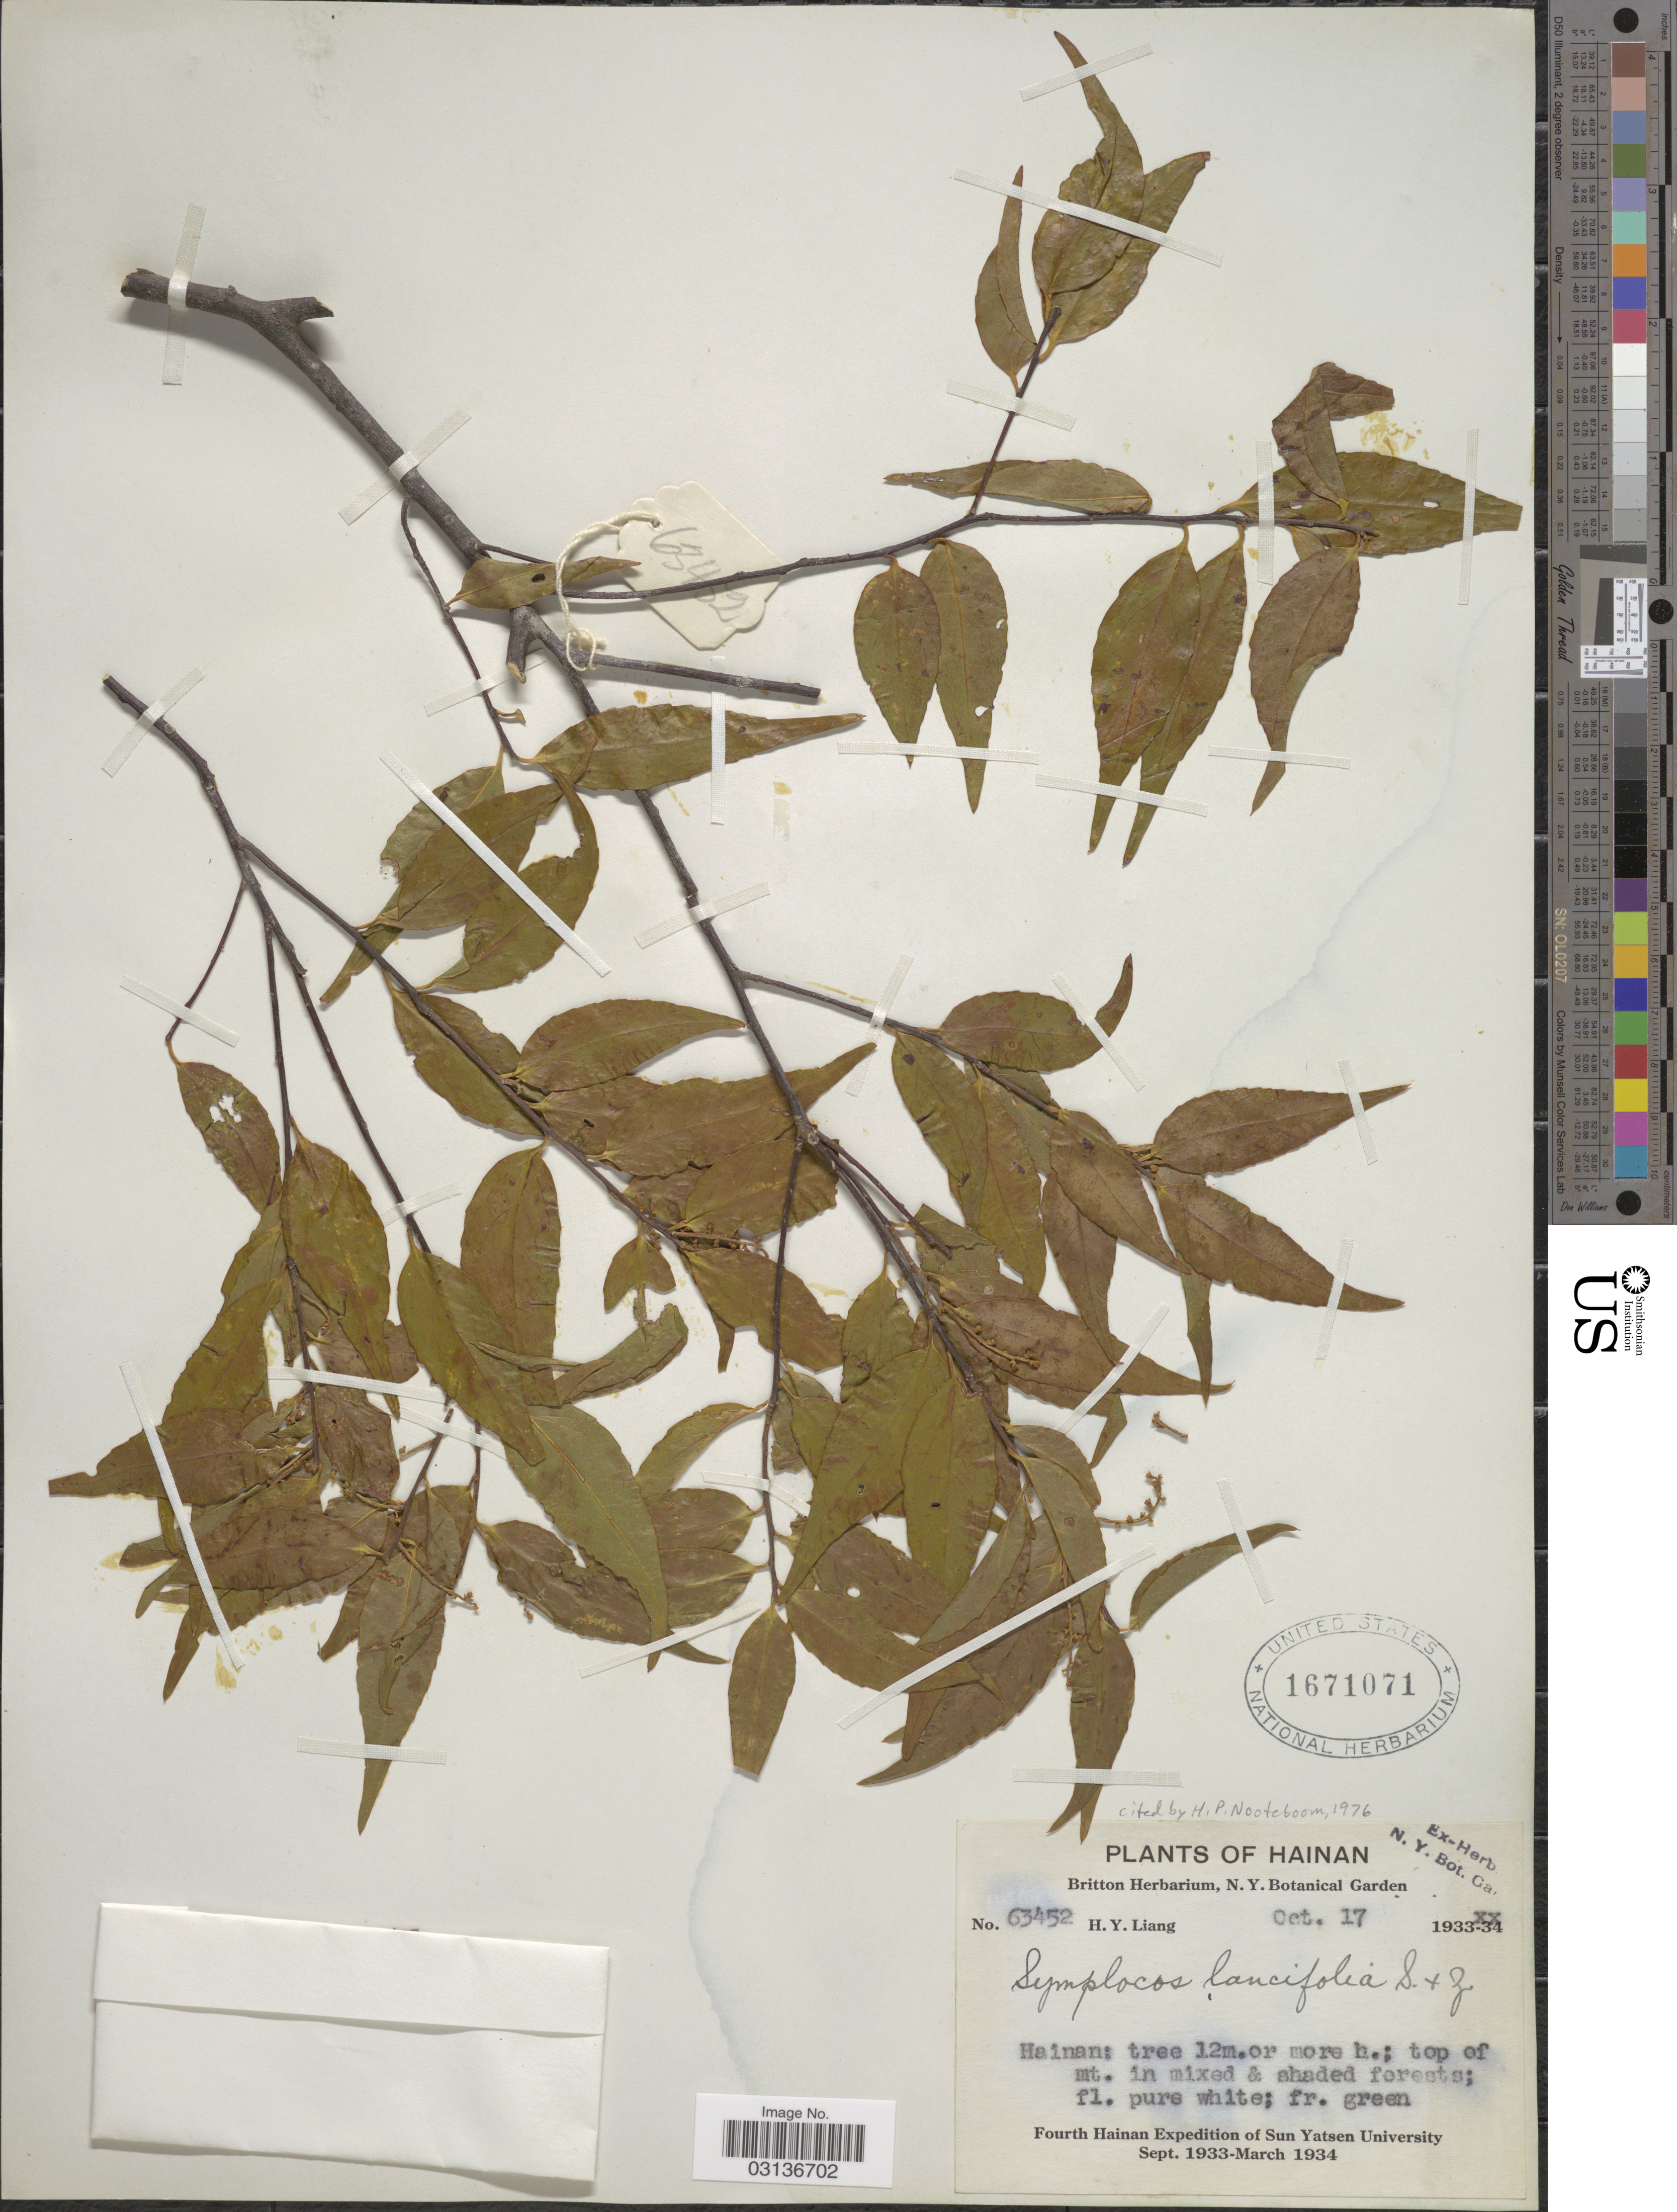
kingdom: Plantae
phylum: Tracheophyta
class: Magnoliopsida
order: Ericales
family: Symplocaceae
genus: Symplocos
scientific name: Symplocos lancifolia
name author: Siebert & Zucc.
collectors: H. Y. Liang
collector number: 63452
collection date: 1933-10-17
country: China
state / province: Hainan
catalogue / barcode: US 1671071